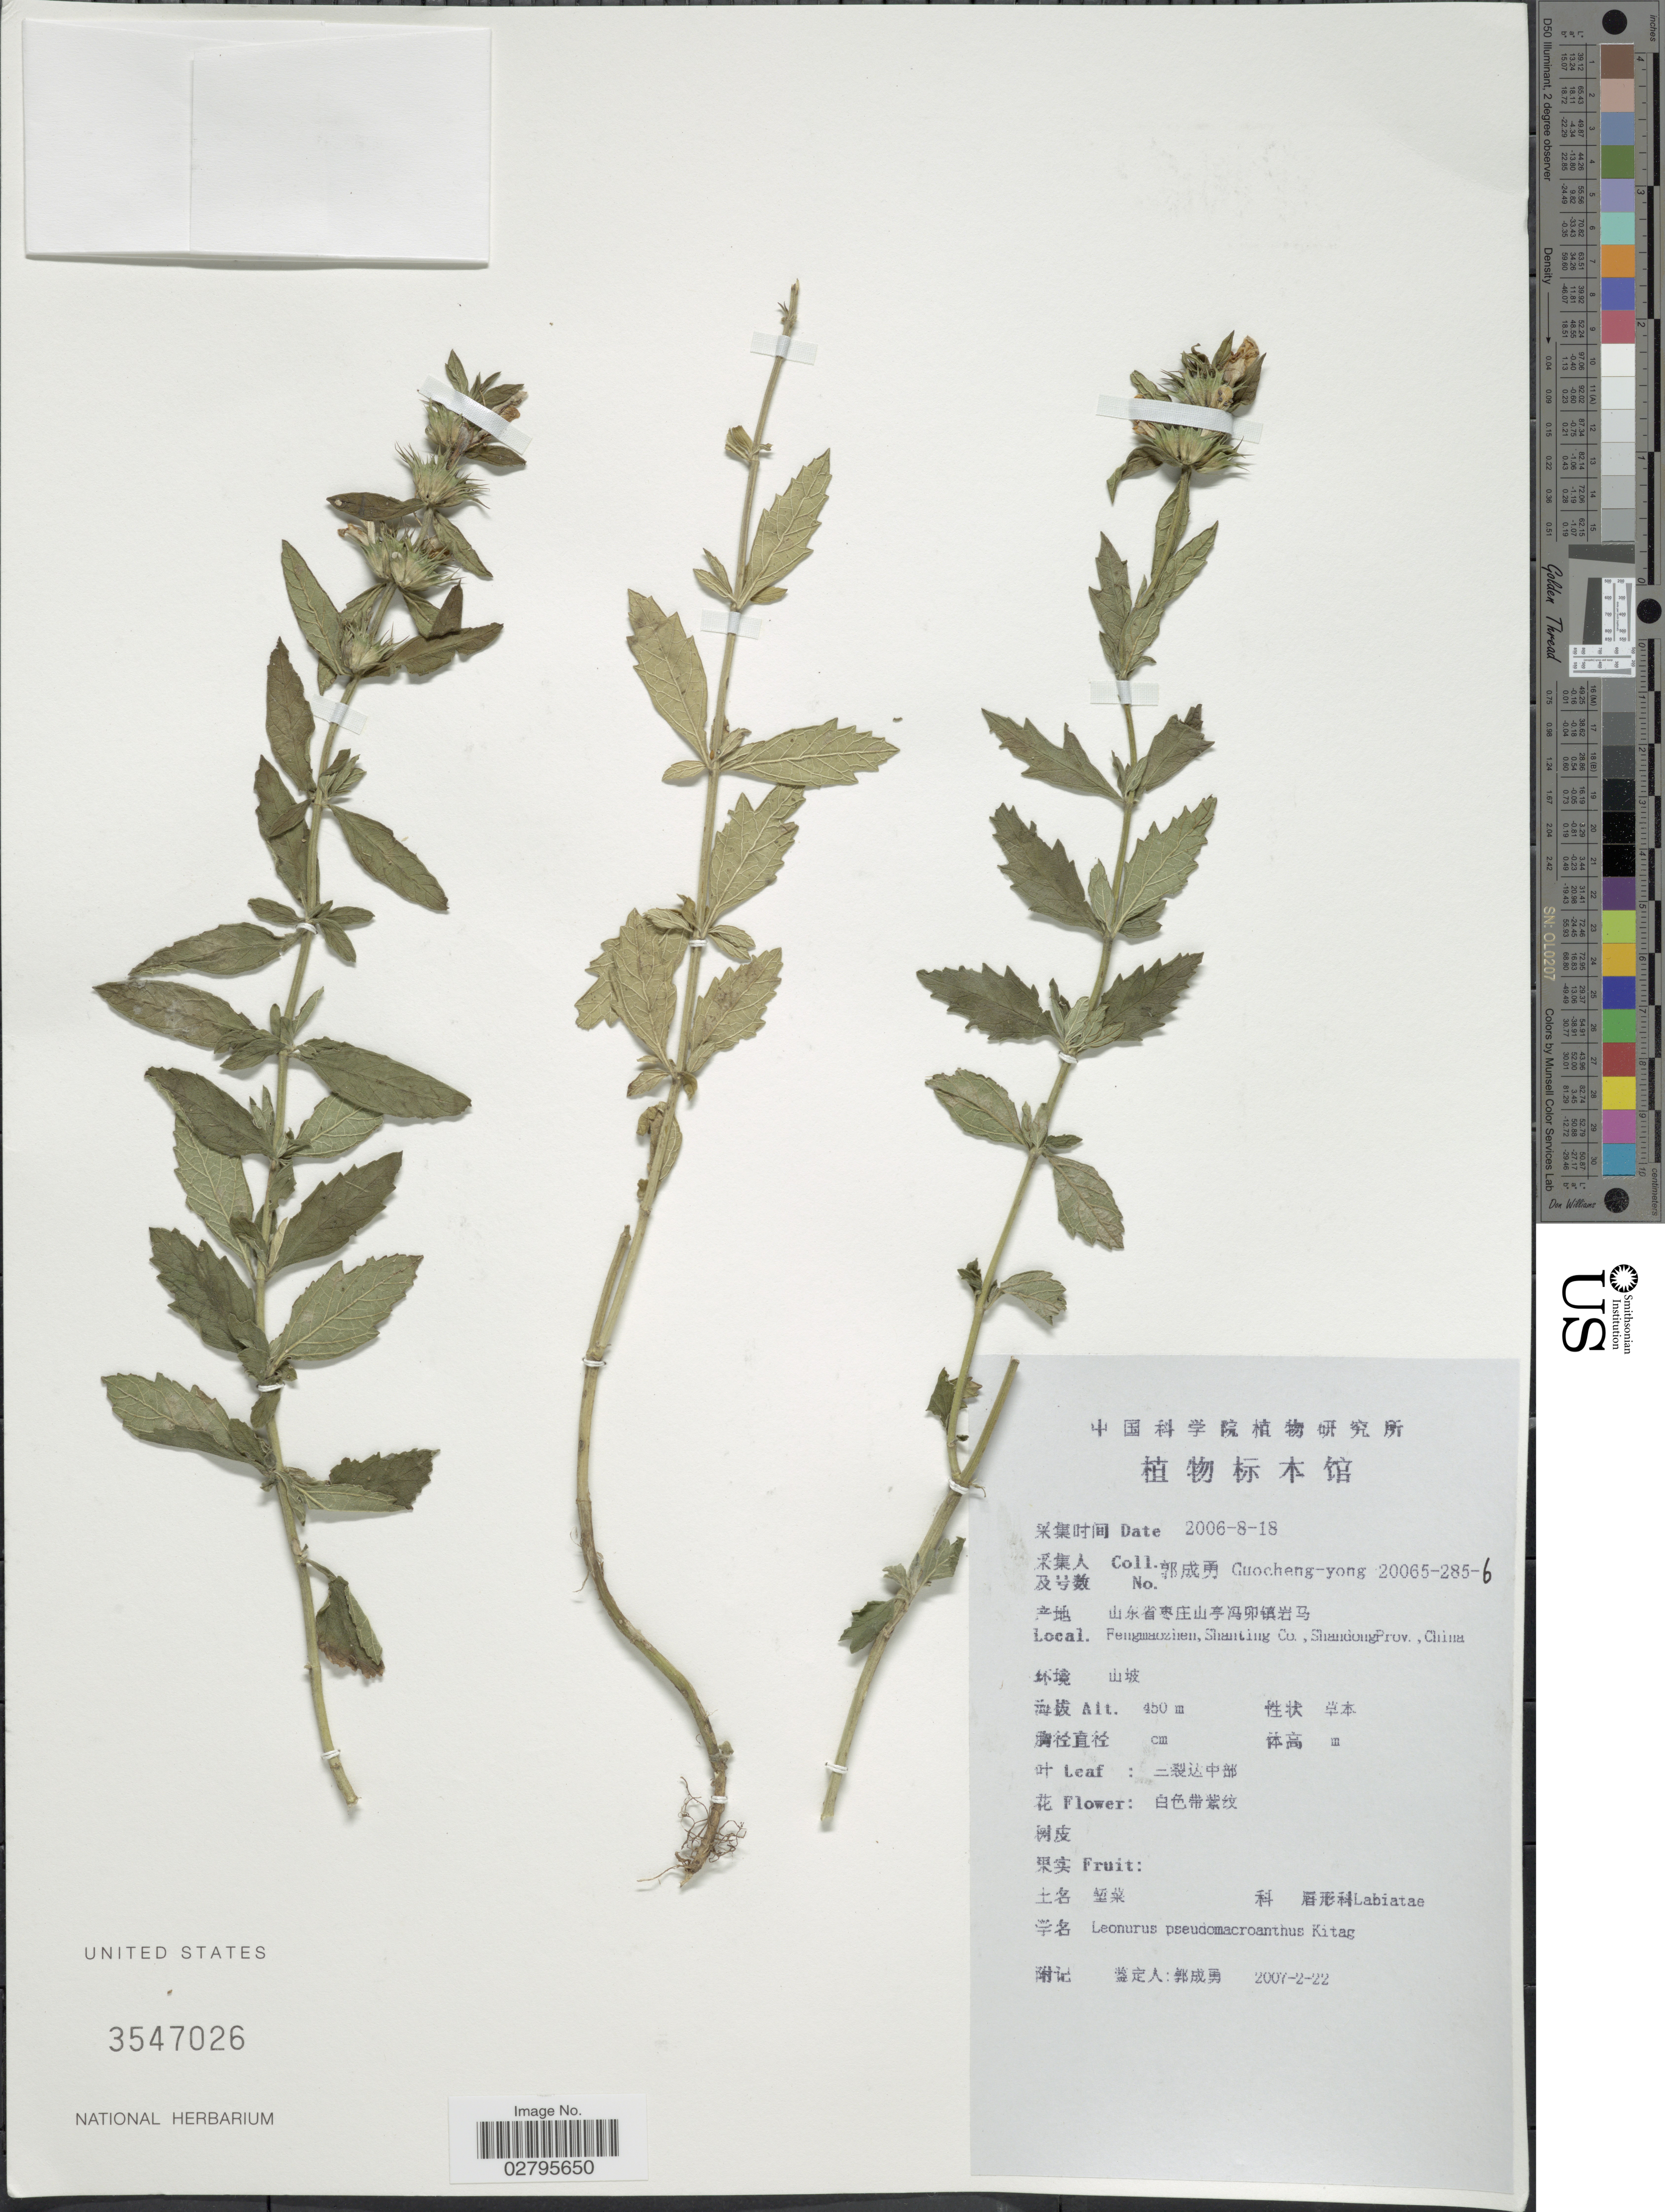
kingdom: Plantae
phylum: Tracheophyta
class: Magnoliopsida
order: Lamiales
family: Lamiaceae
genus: Leonurus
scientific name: Leonurus pseudomacranthus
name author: Kitag.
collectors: Guo cheng-yong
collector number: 20065-285-6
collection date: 2006-08-18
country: China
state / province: Shandong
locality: Fengmaozhen, Shanting Co., Shandong Prov.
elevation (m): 450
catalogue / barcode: US 3547026